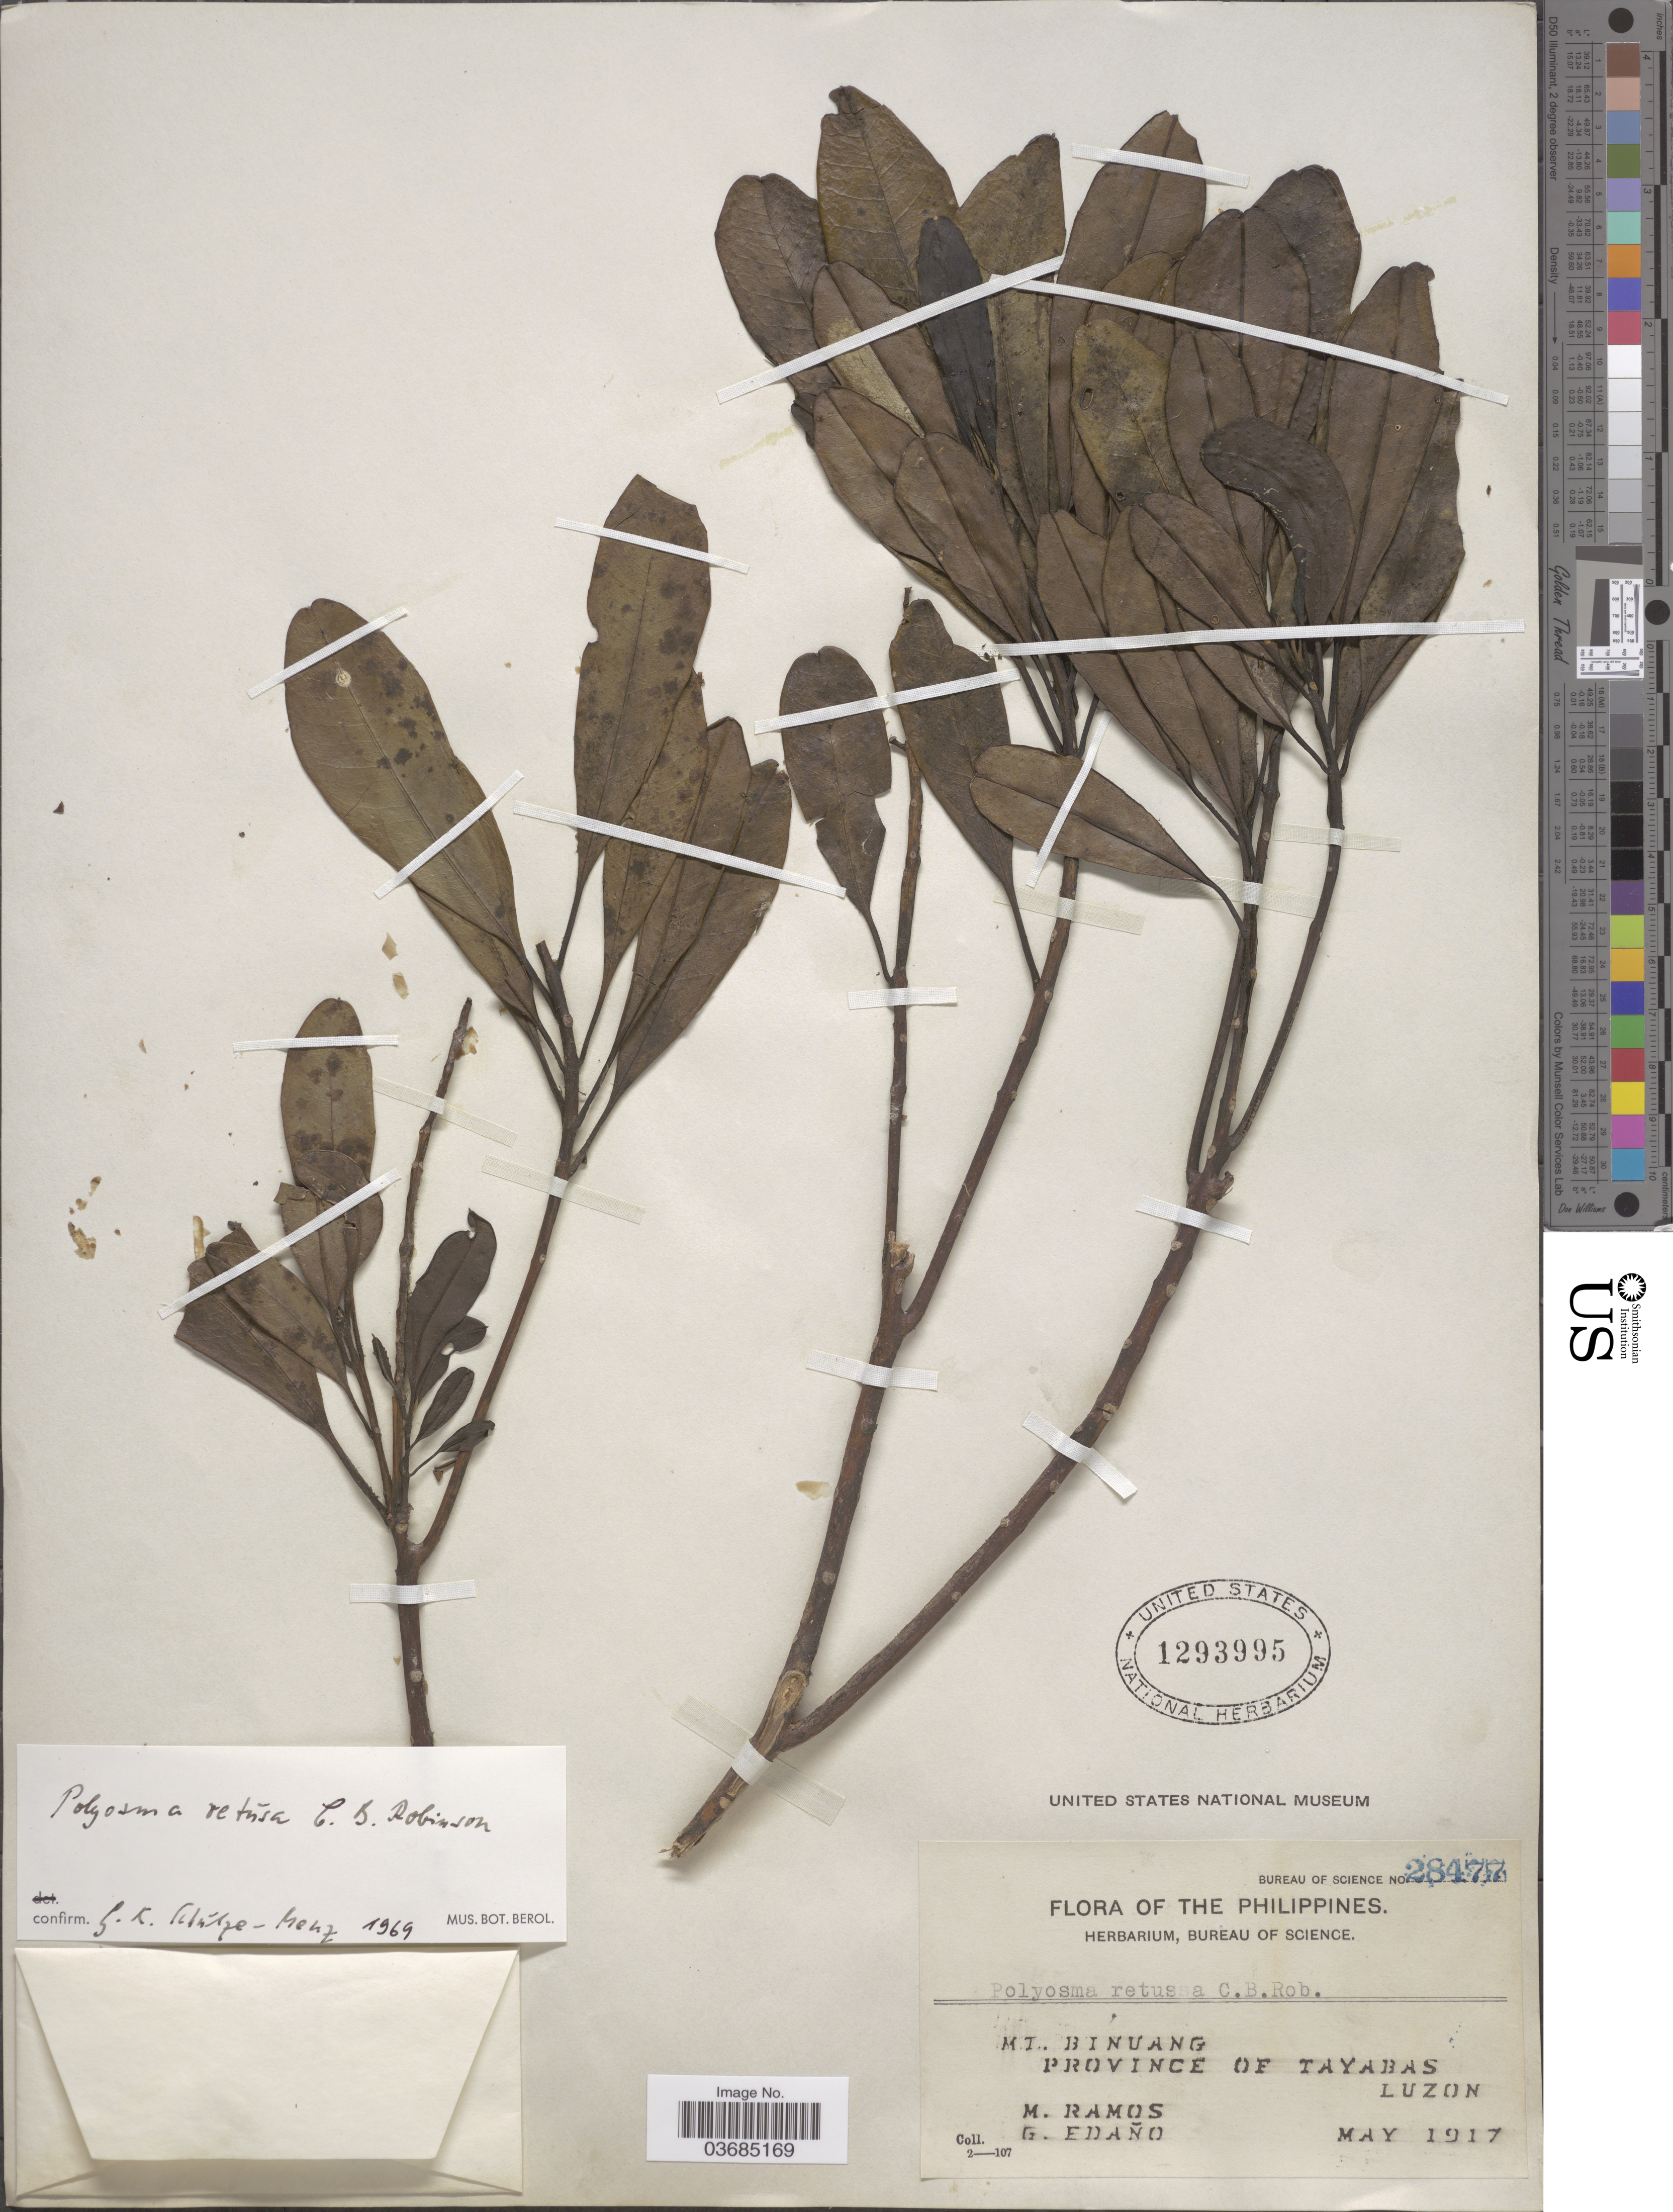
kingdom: Plantae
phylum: Tracheophyta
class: Magnoliopsida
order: Escalloniales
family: Escalloniaceae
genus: Polyosma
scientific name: Polyosma retusa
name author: C.B. Rob.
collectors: M. Ramos & G. Edaño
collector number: Bureau of Science 28477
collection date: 1917-05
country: Philippines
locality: Mt. Binuang, Province of Tayabas, Luzon.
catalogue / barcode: US 1293995